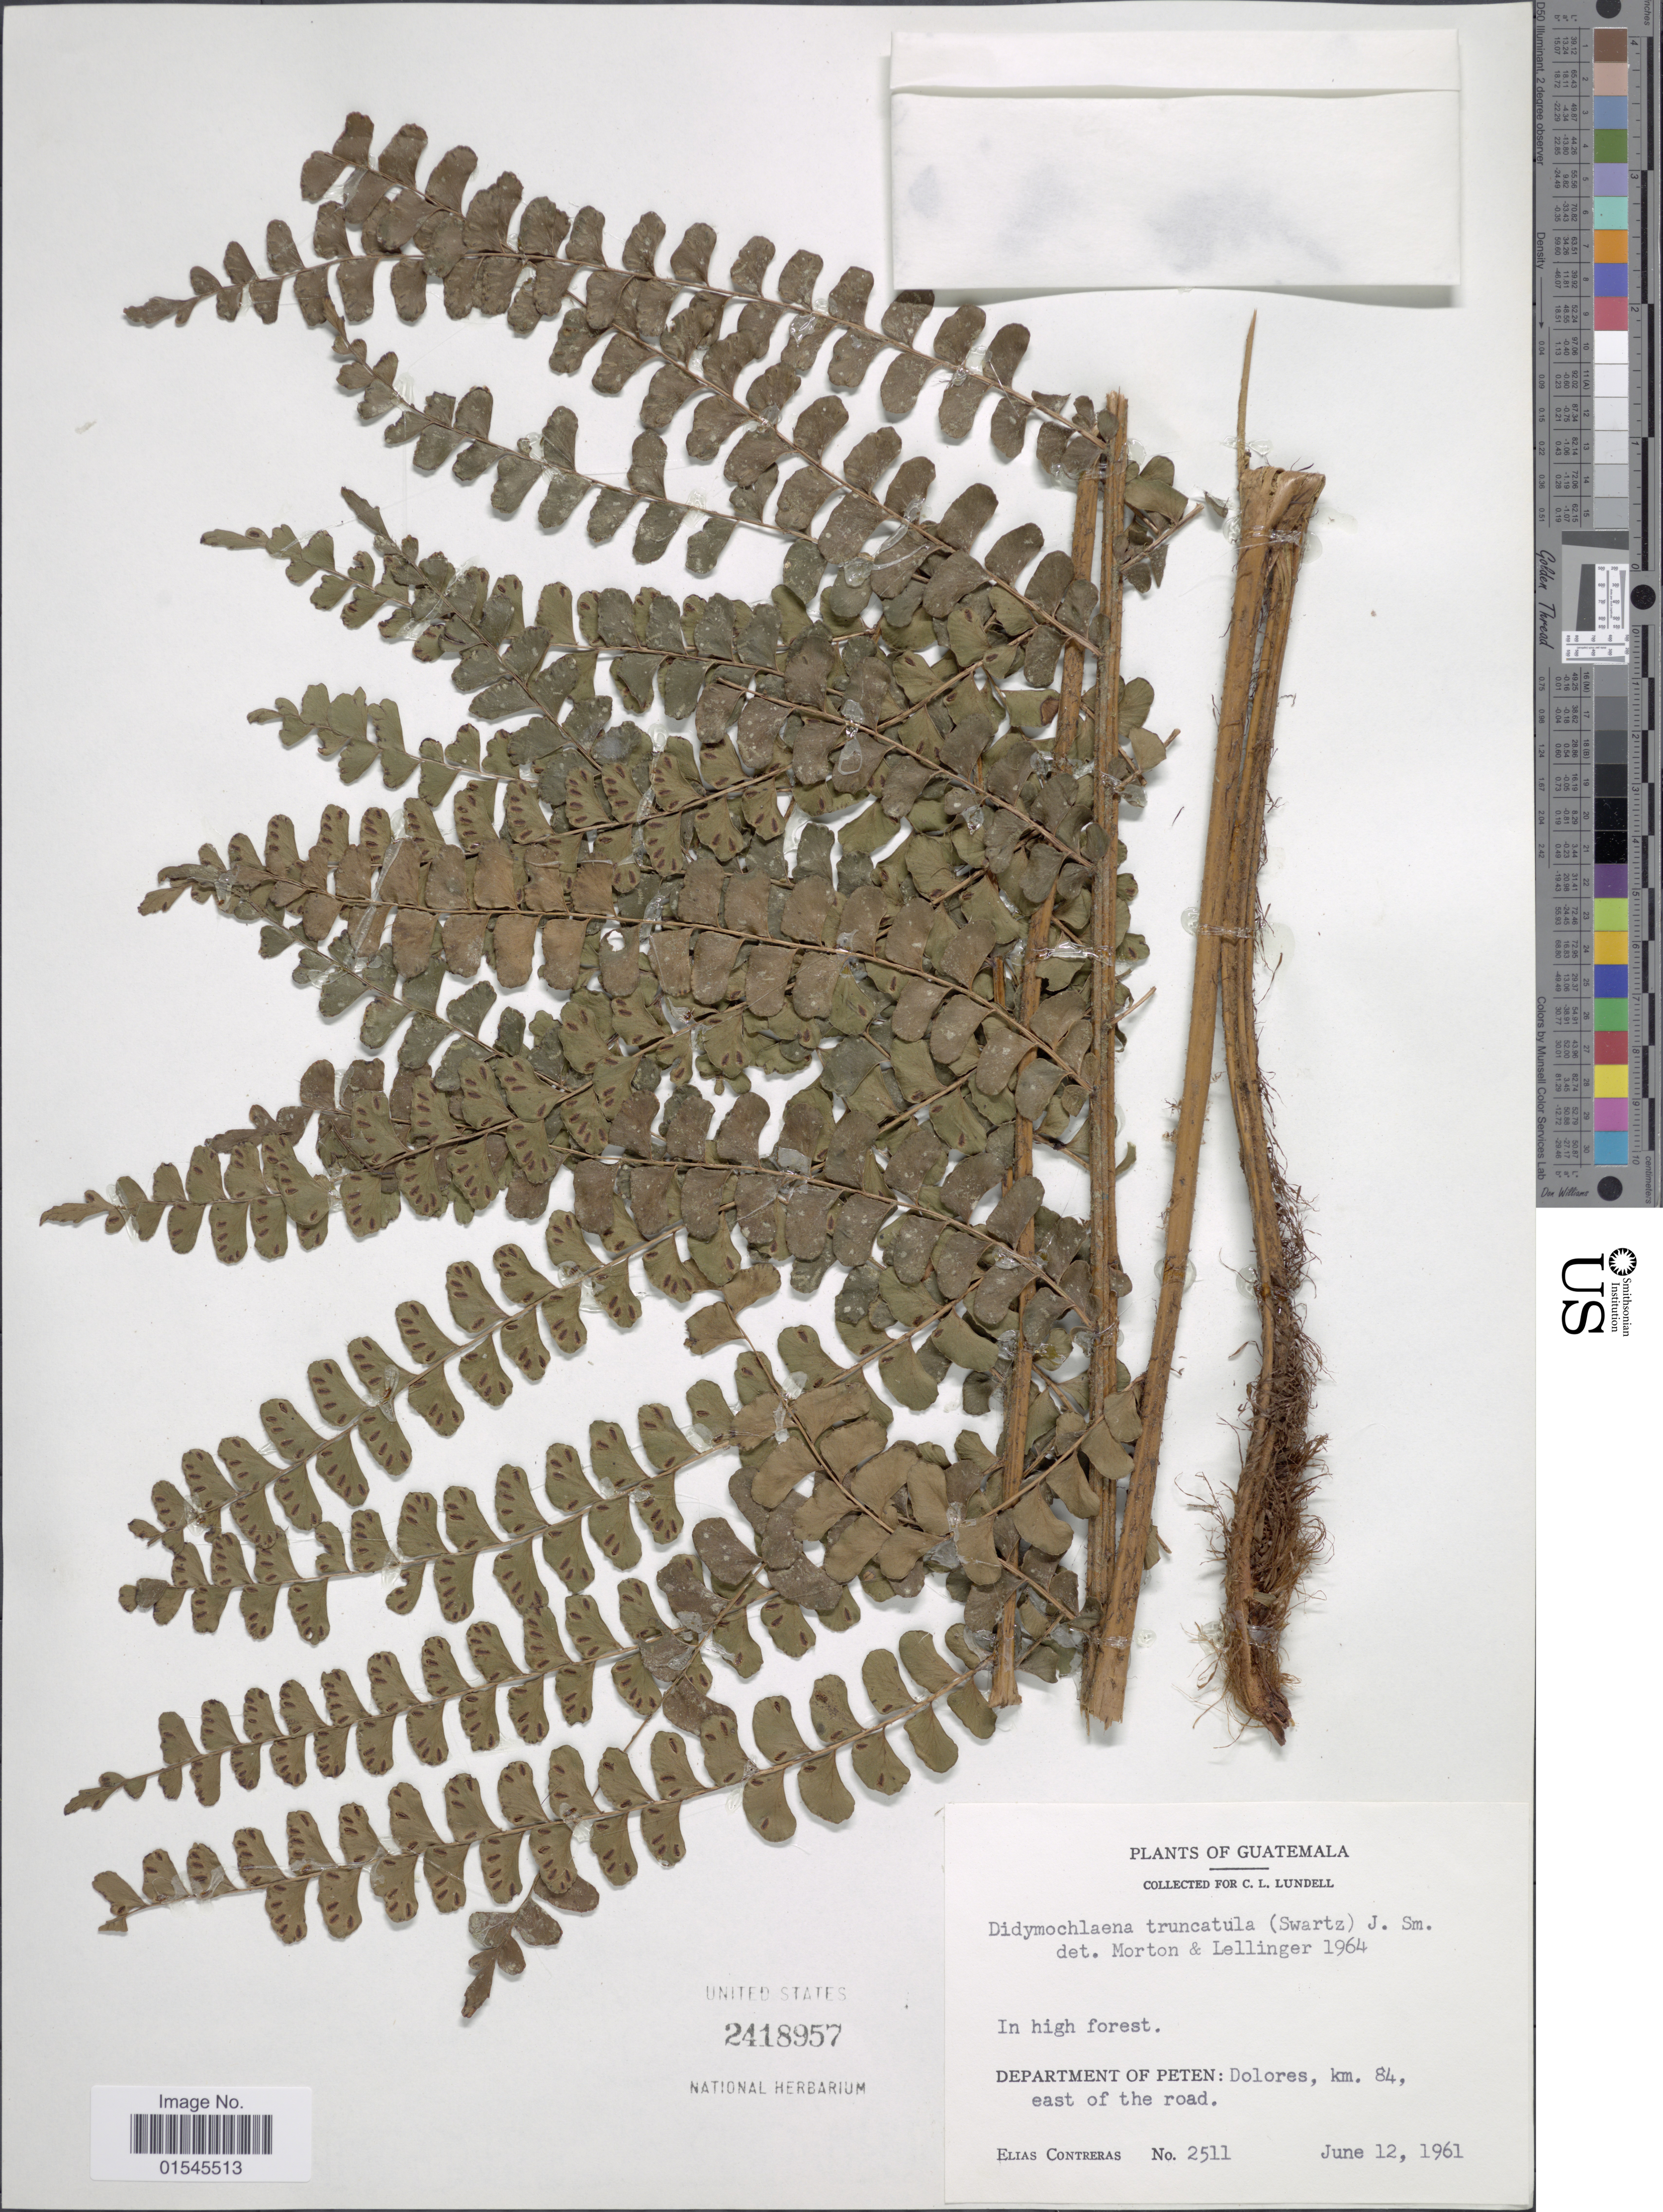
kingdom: Plantae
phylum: Tracheophyta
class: Polypodiopsida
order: Polypodiales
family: Didymochlaenaceae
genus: Didymochlaena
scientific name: Didymochlaena truncatula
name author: (Sw.) J. Sm.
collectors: E. Contreras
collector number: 2511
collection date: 1961-06-12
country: Guatemala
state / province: El Petén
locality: Guatemala. Department of Peten: Dolores, km 84 east of the Road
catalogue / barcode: US 2418957